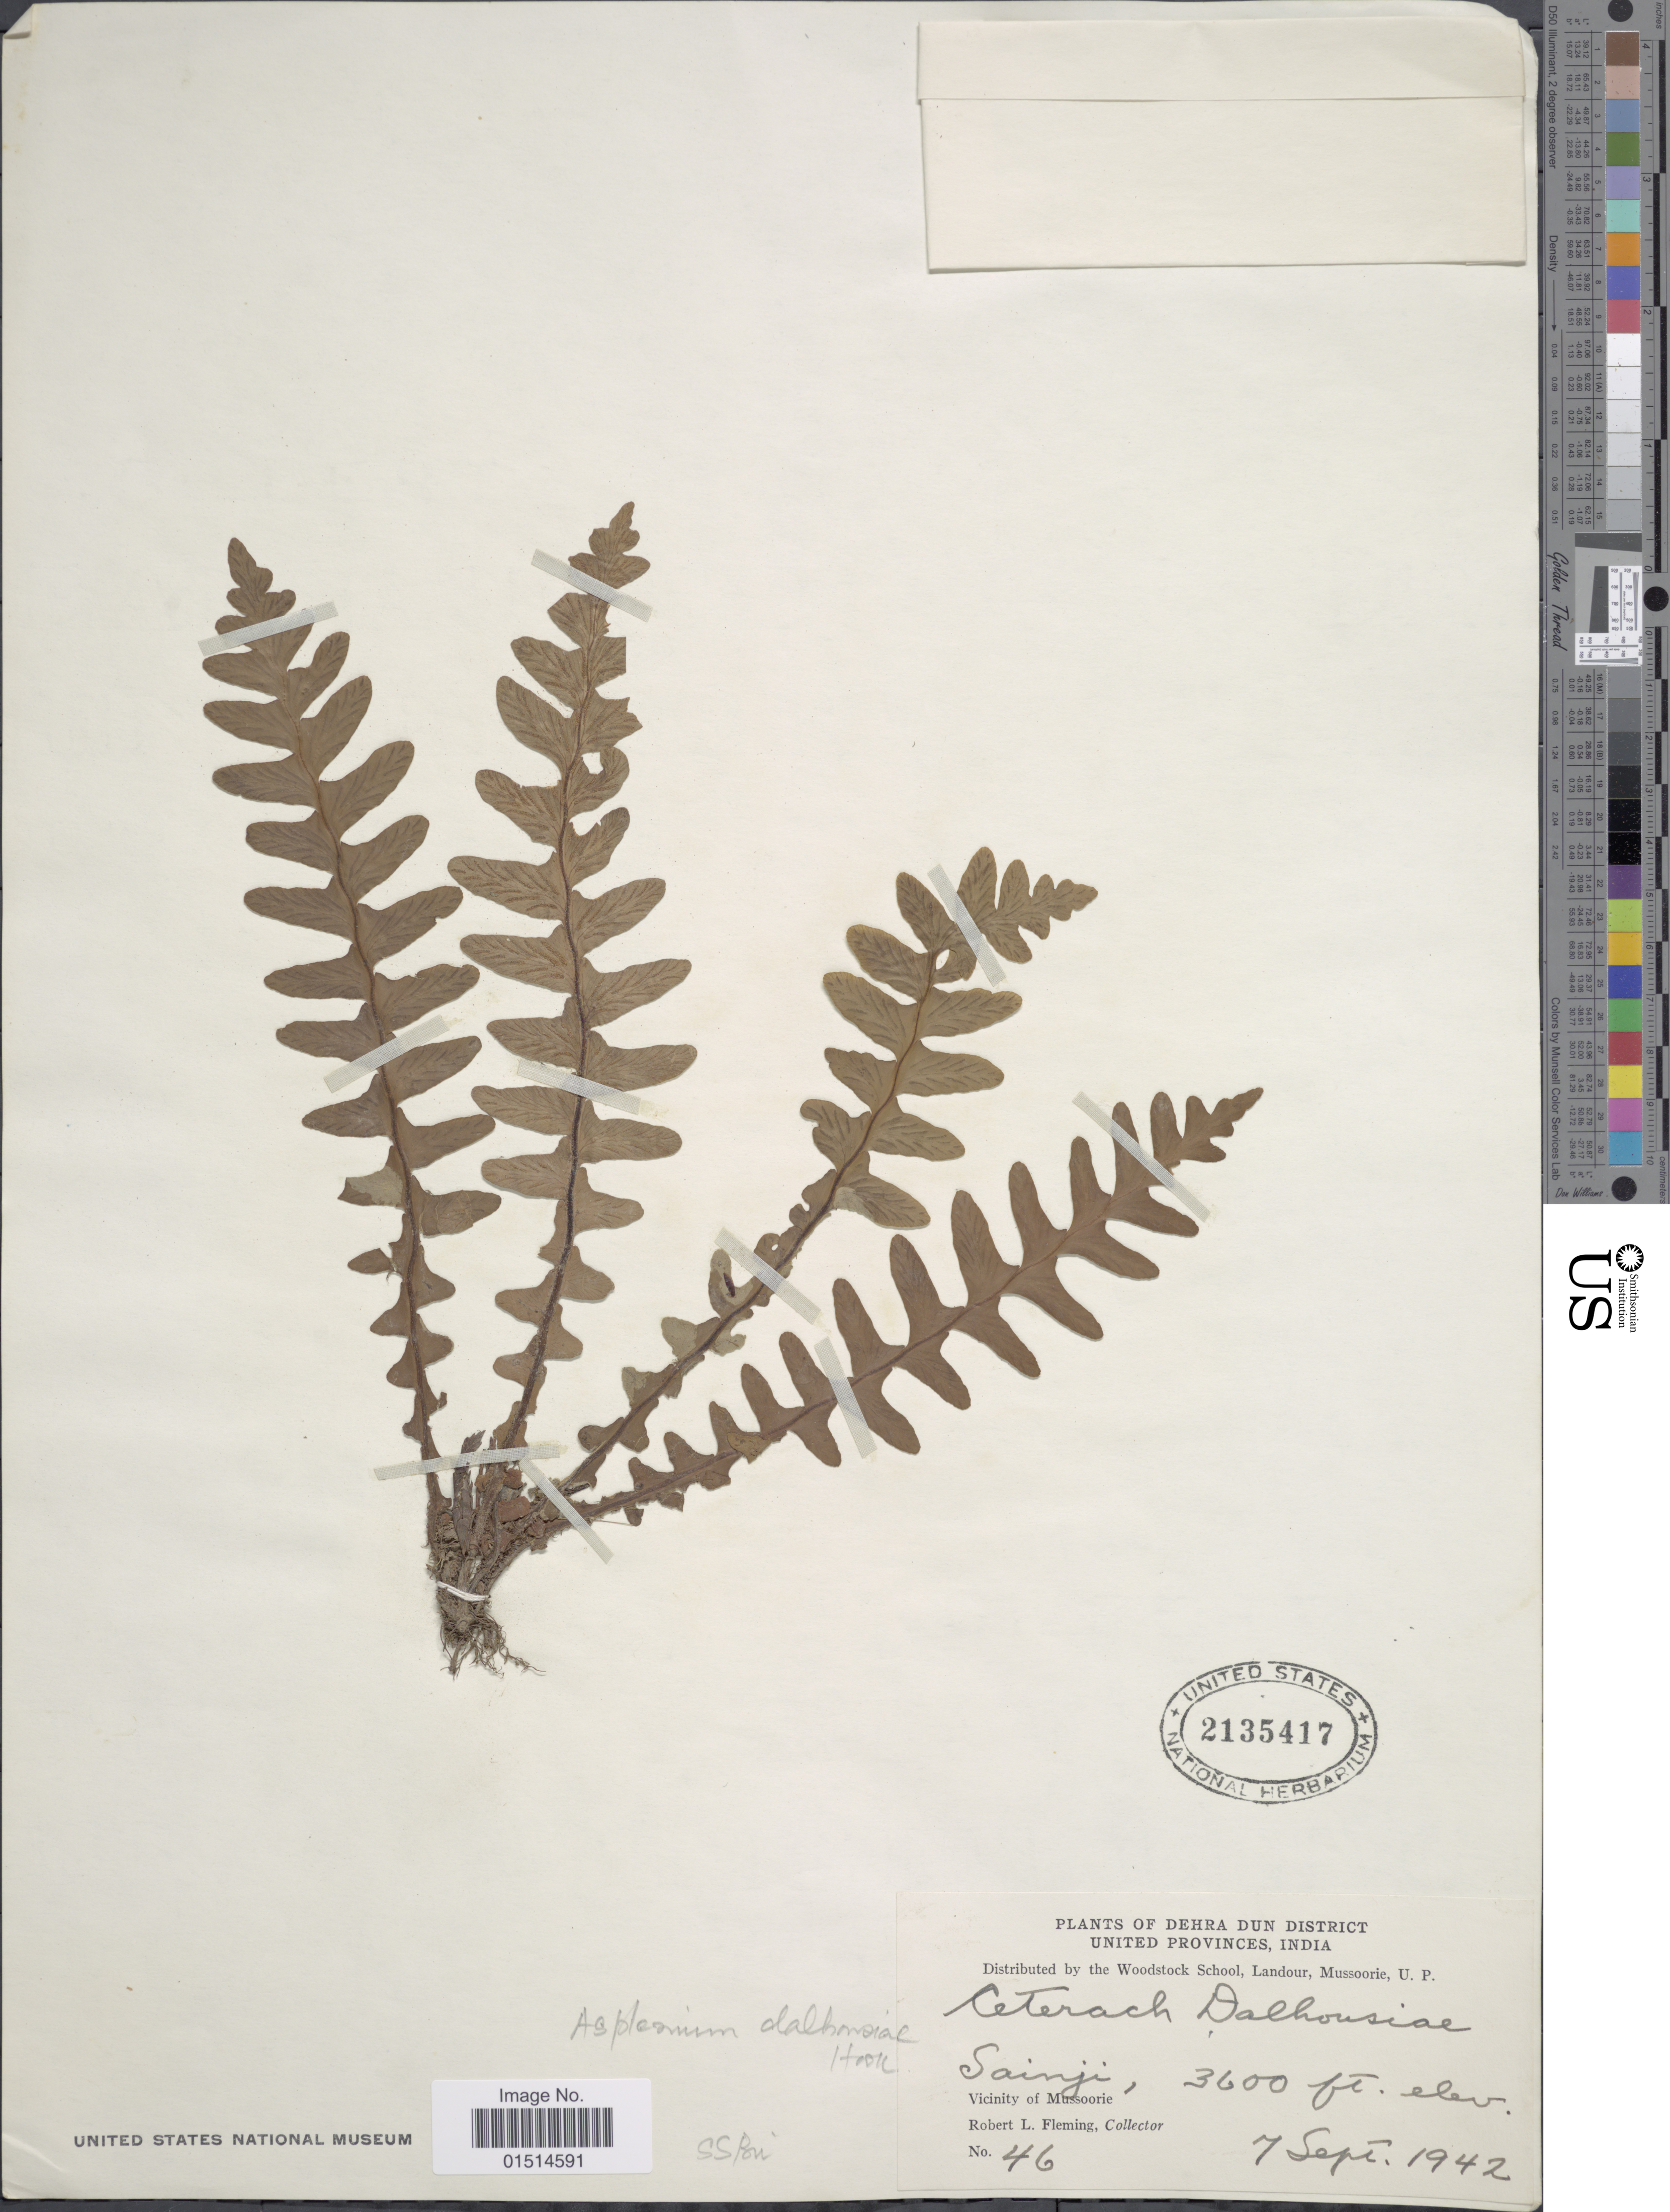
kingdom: Plantae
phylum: Tracheophyta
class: Polypodiopsida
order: Polypodiales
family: Aspleniaceae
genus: Asplenium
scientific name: Asplenium dalhousiae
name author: Hook.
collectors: R. Fleming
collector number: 46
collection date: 1942-09-07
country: India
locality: Dehra Dun District, United Provinces, India, Sainji, Vicinity of Mussoorie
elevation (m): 1097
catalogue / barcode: US 2135417